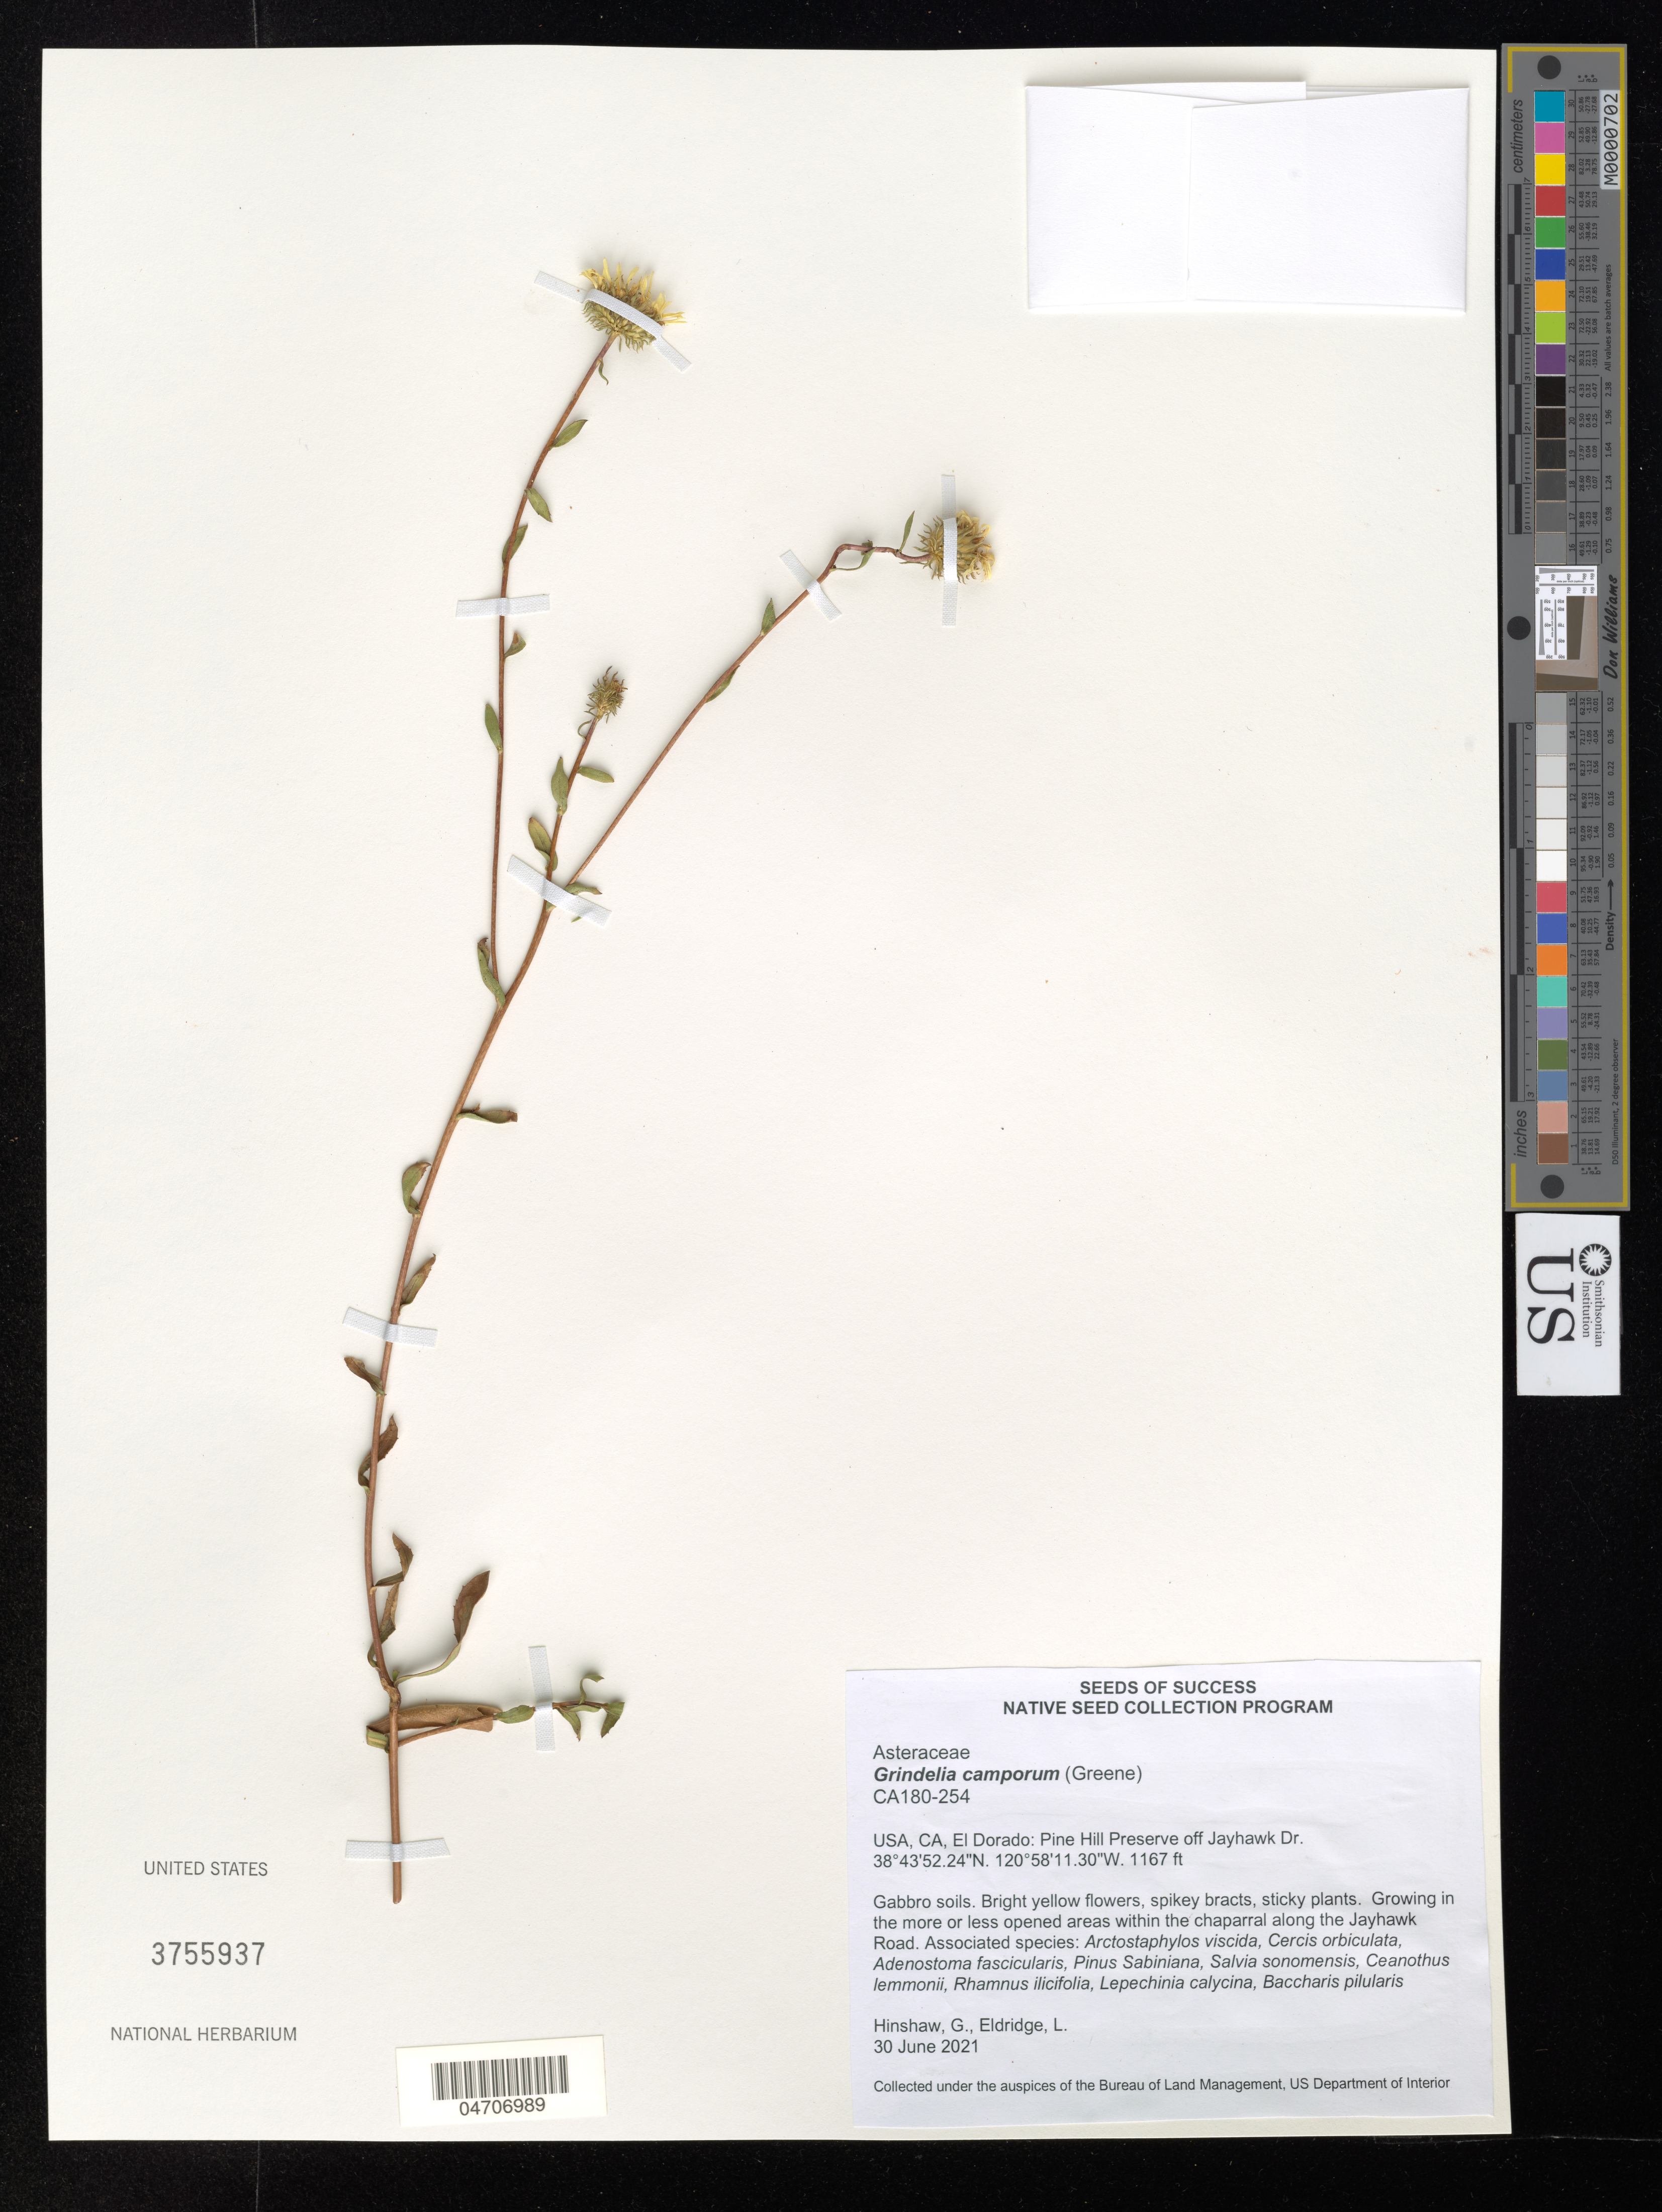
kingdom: Plantae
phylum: Tracheophyta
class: Magnoliopsida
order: Asterales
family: Asteraceae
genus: Grindelia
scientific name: Grindelia camporum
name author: Greene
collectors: G. Hinshaw & D. A'lessandro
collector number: CA180-254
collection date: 2021-06-30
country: United States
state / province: California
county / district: El Dorado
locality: El Dorado: Pine Hill Preserve off Jayhawk Dr. In the more or less opened areas within the chaparral along the Jayhawk Road.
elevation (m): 356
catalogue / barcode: US 3755937